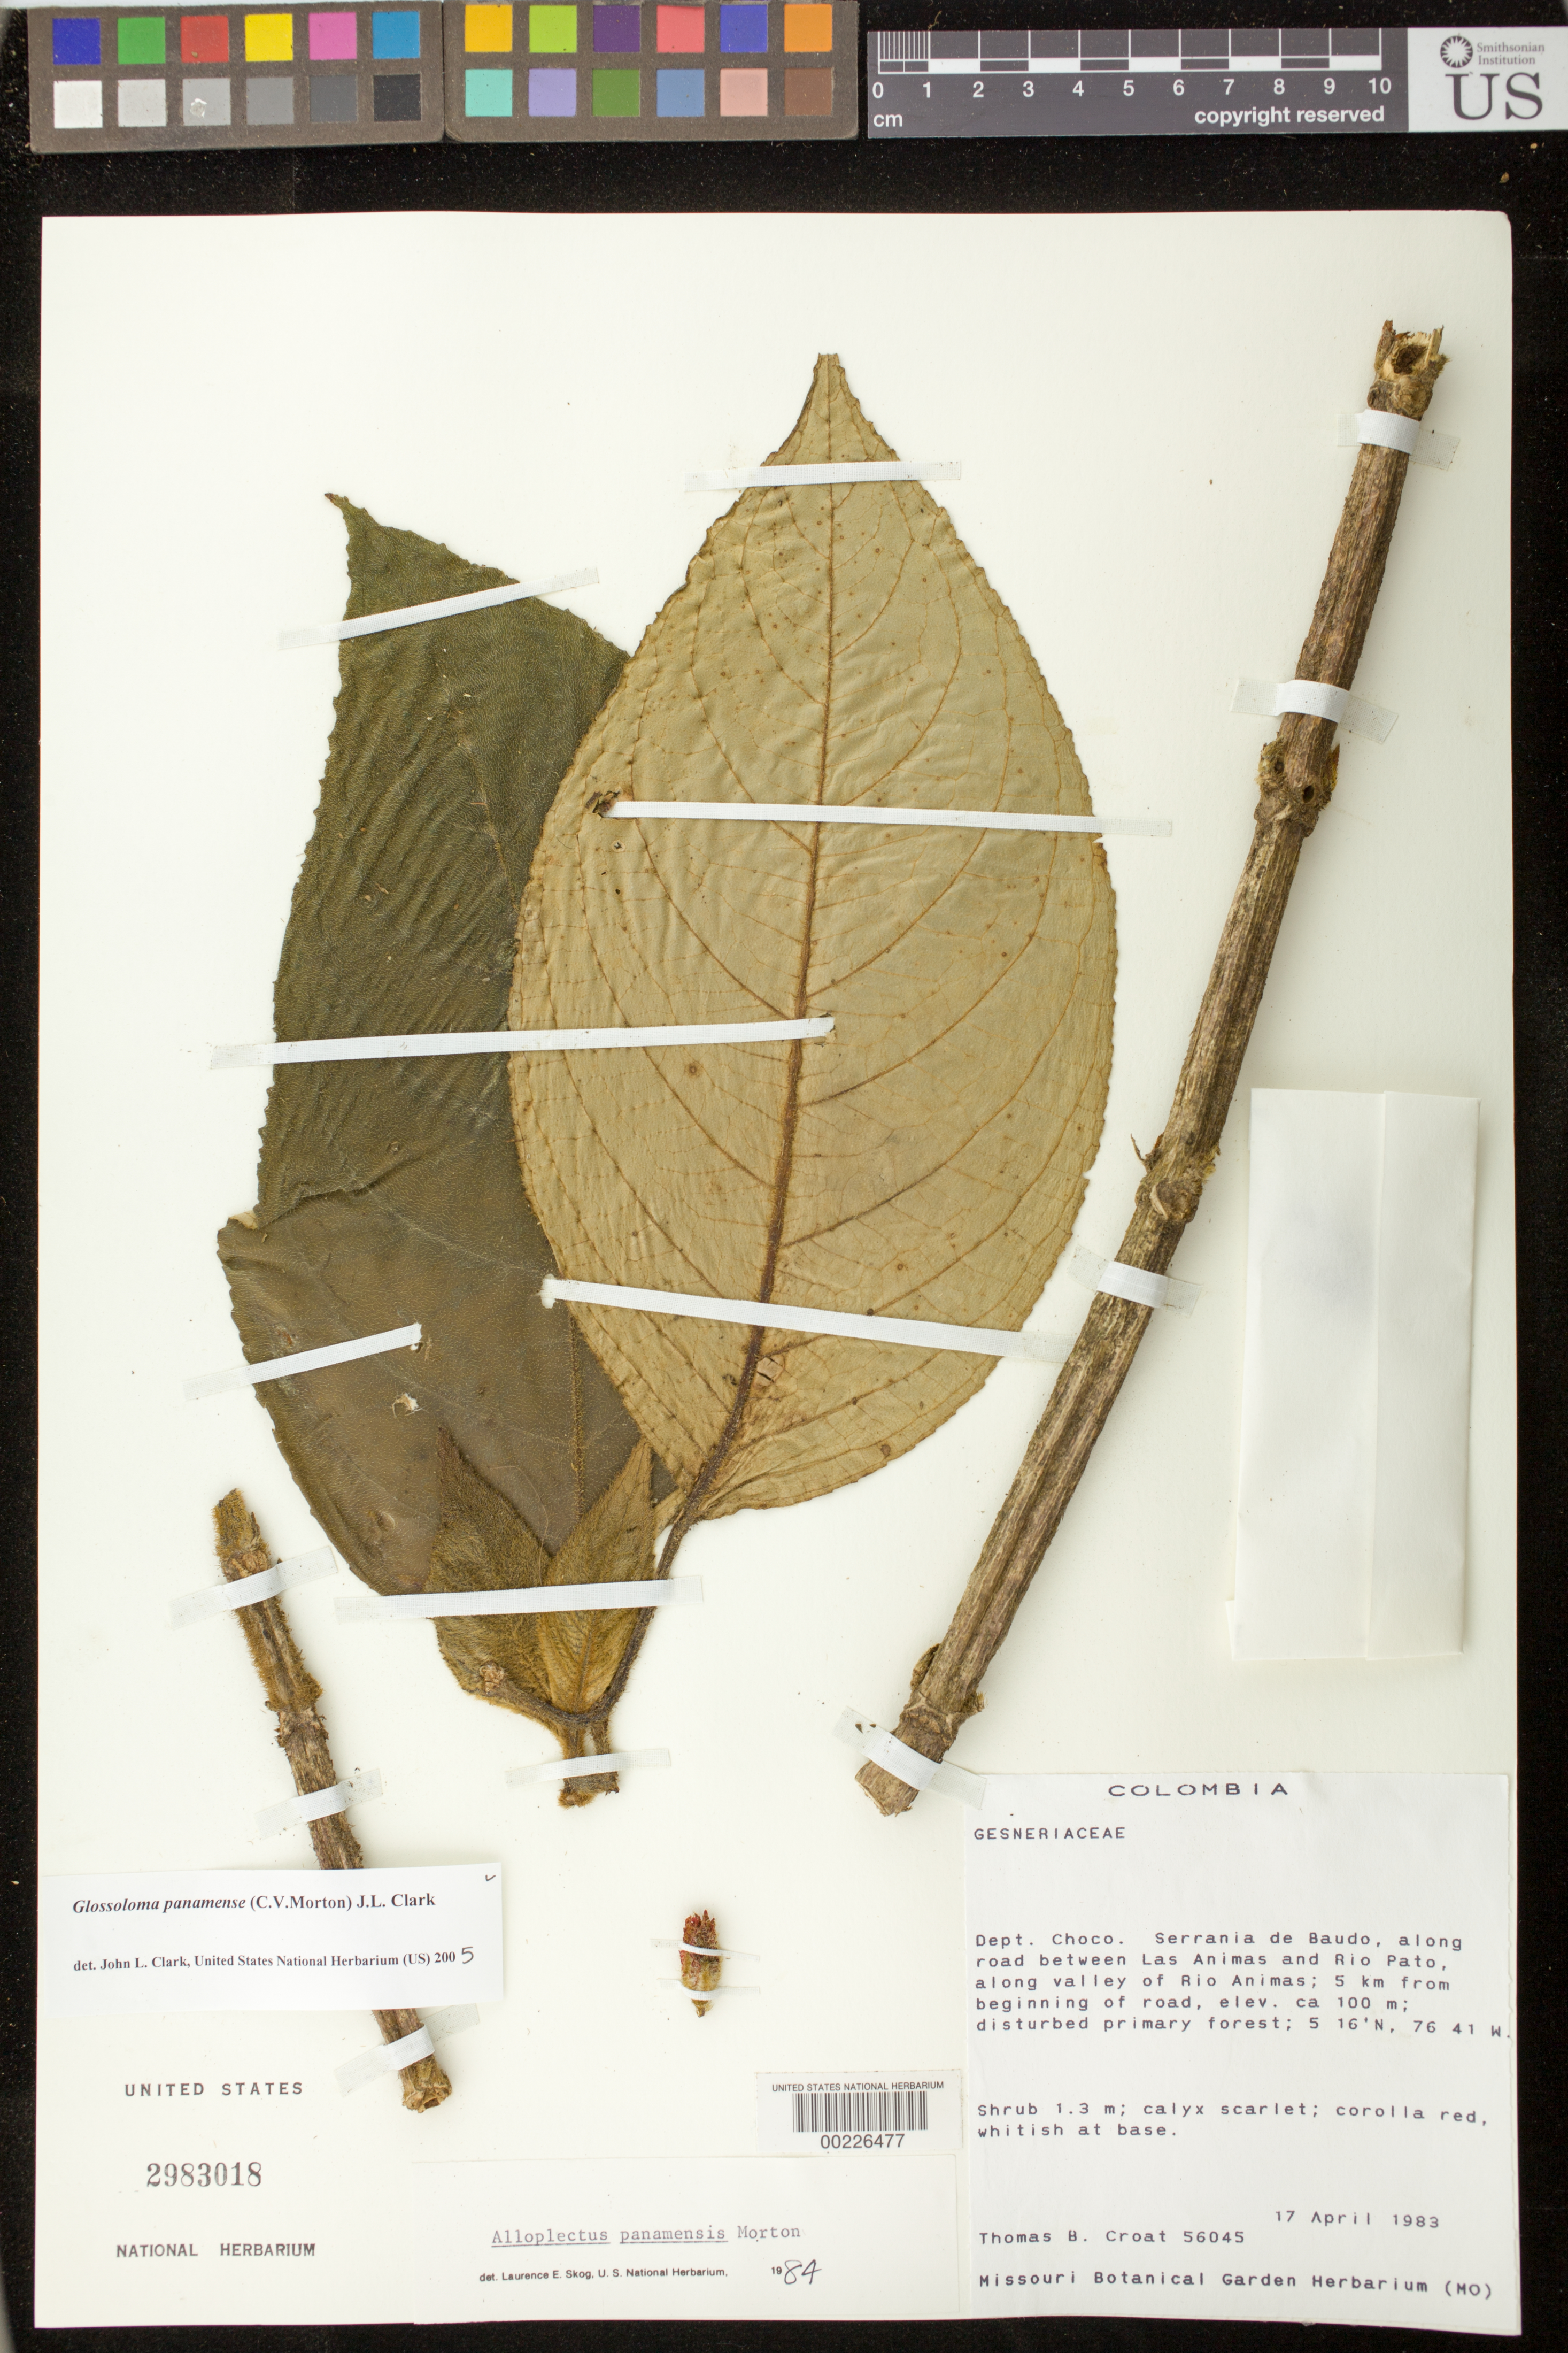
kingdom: Plantae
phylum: Tracheophyta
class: Magnoliopsida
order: Lamiales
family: Gesneriaceae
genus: Glossoloma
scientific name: Glossoloma panamense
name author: (C.V. Morton) J.L. Clark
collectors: T. B. Croat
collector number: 56045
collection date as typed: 17 Apr 1983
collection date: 1983-04-17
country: Colombia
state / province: Chocó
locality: Serrania de Baudo, along road between Las Animas and Rio Pato, along valley of Rio Animas, 5 km from beginning of road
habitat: Disturbed primary forest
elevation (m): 100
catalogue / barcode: US 2983018